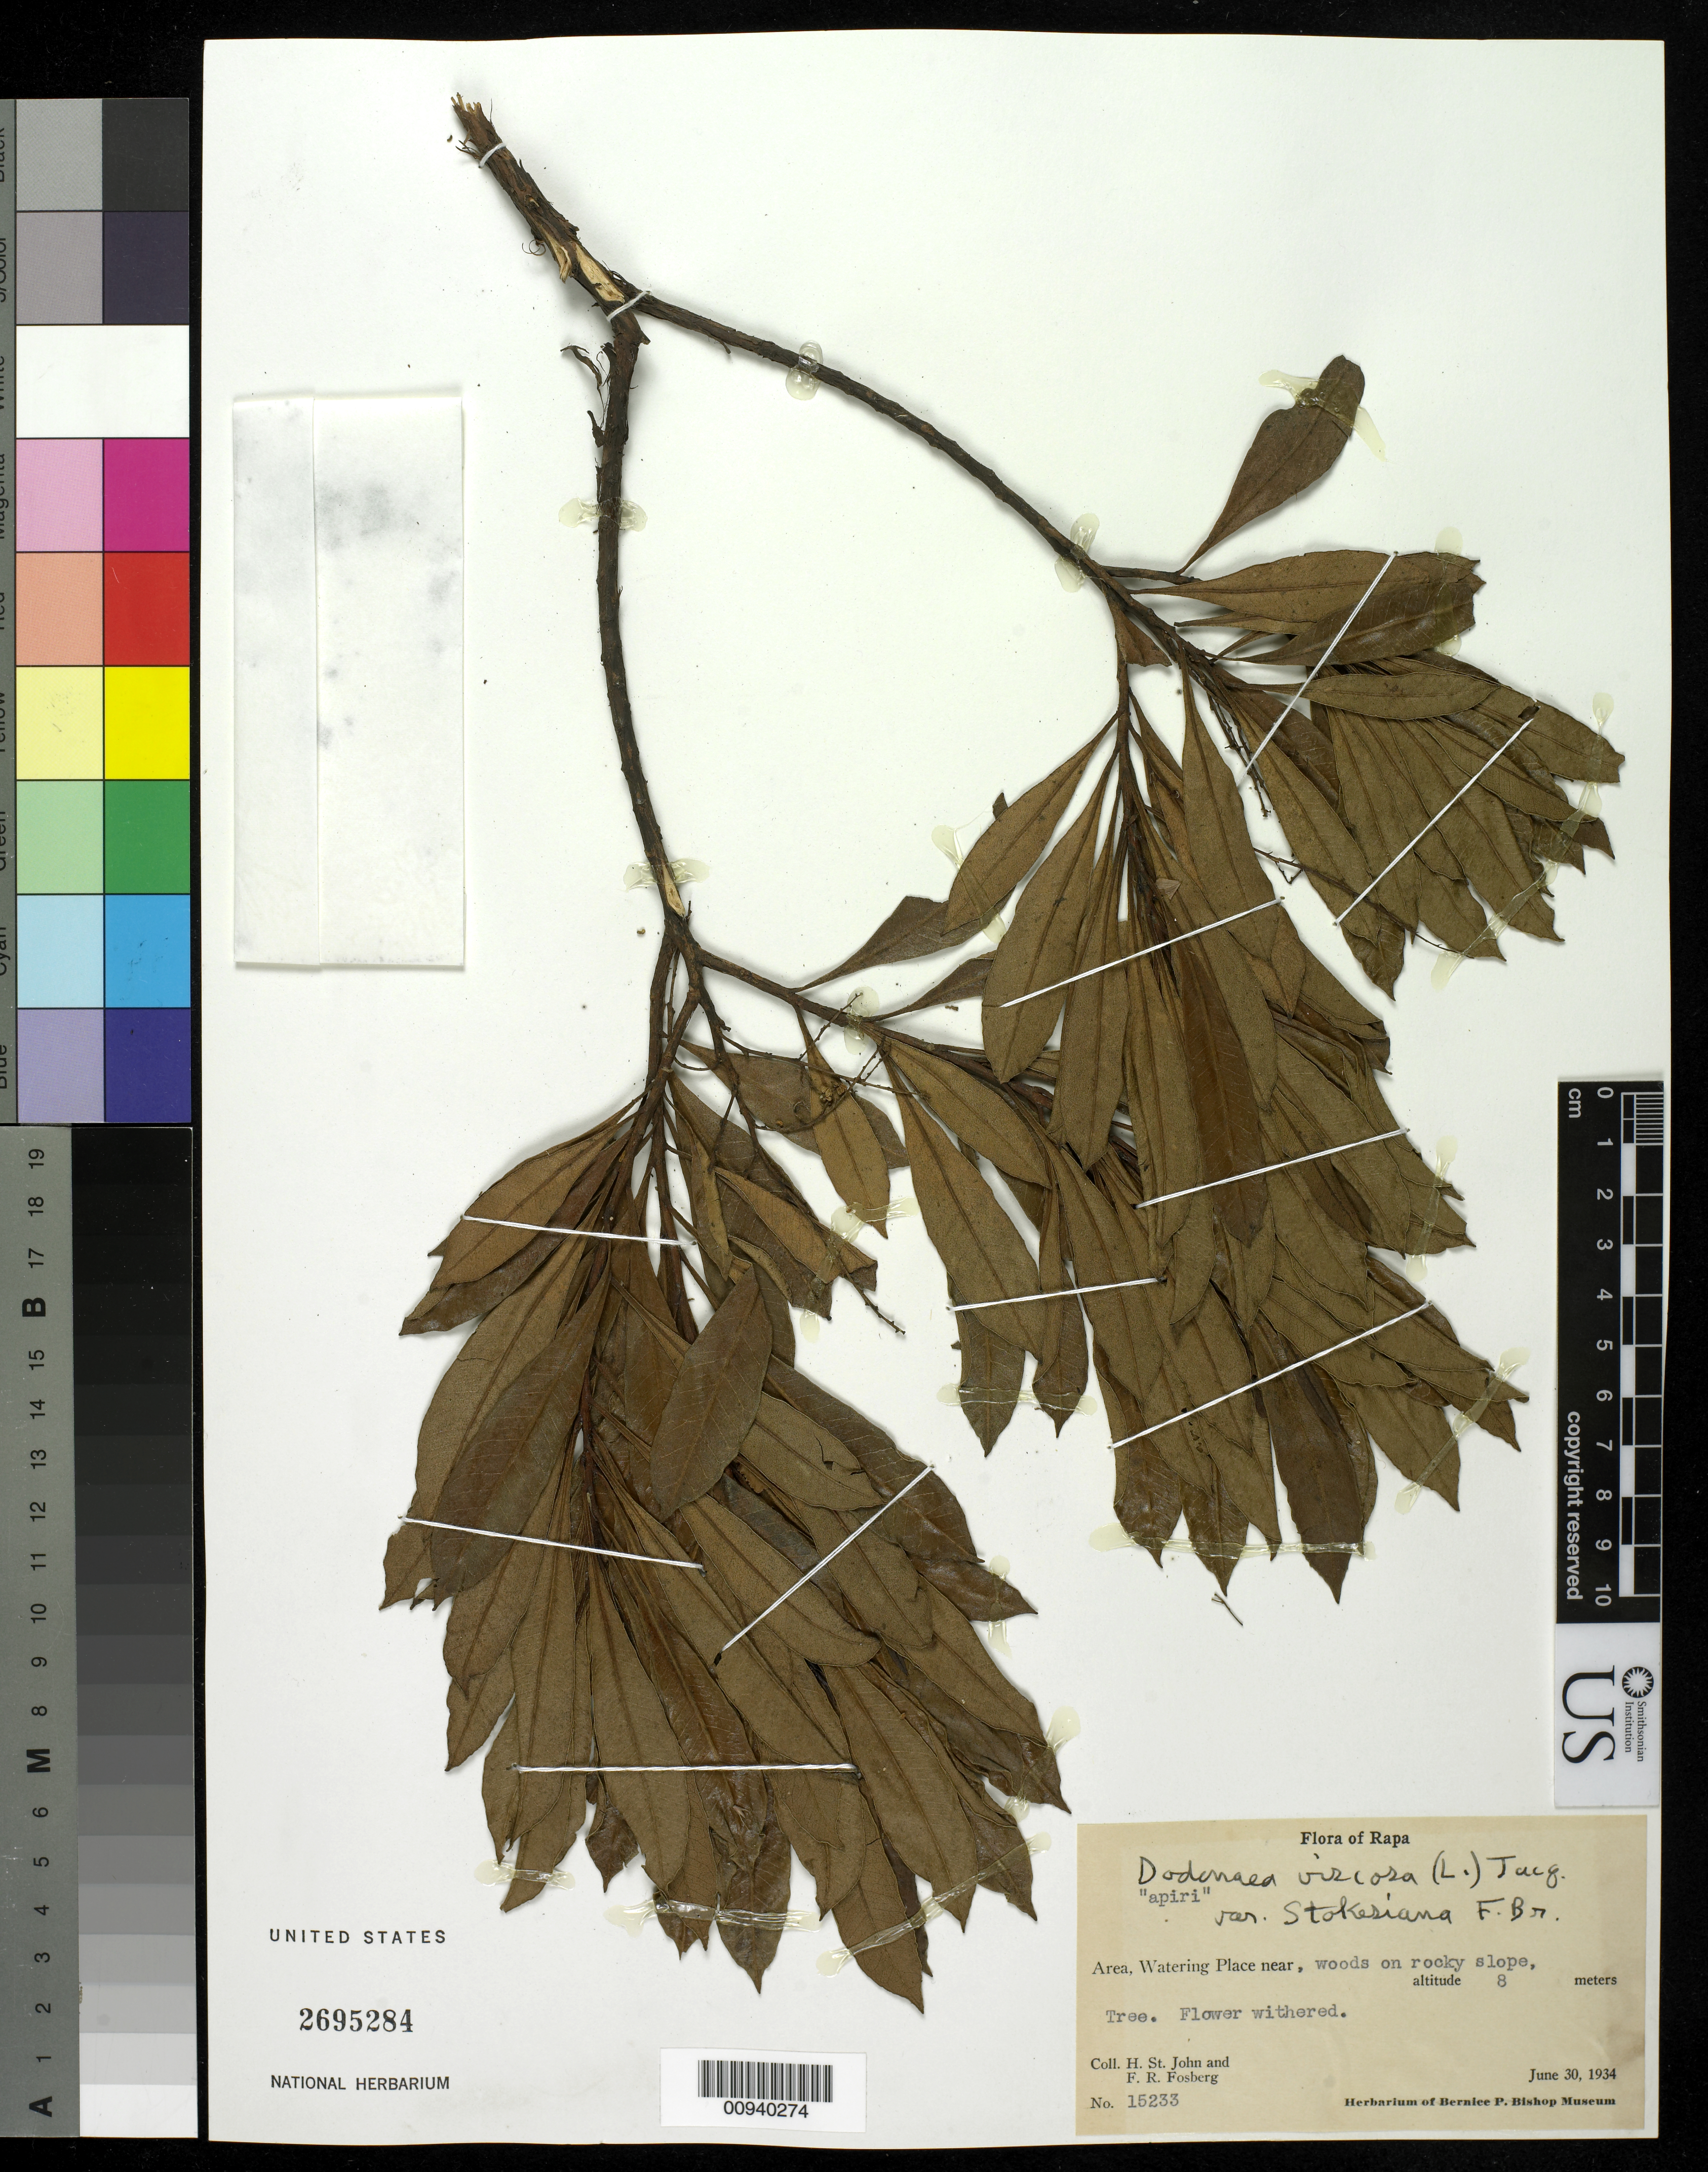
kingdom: Plantae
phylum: Tracheophyta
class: Magnoliopsida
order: Sapindales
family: Sapindaceae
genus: Dodonaea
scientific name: Dodonaea viscosa subsp. viscosa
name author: Jacq.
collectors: H. St. John & F. R. Fosberg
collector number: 15233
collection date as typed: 30 Jun 1934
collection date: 1934-06-30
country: French Polynesia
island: Rapa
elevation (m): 8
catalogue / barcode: US 2695284